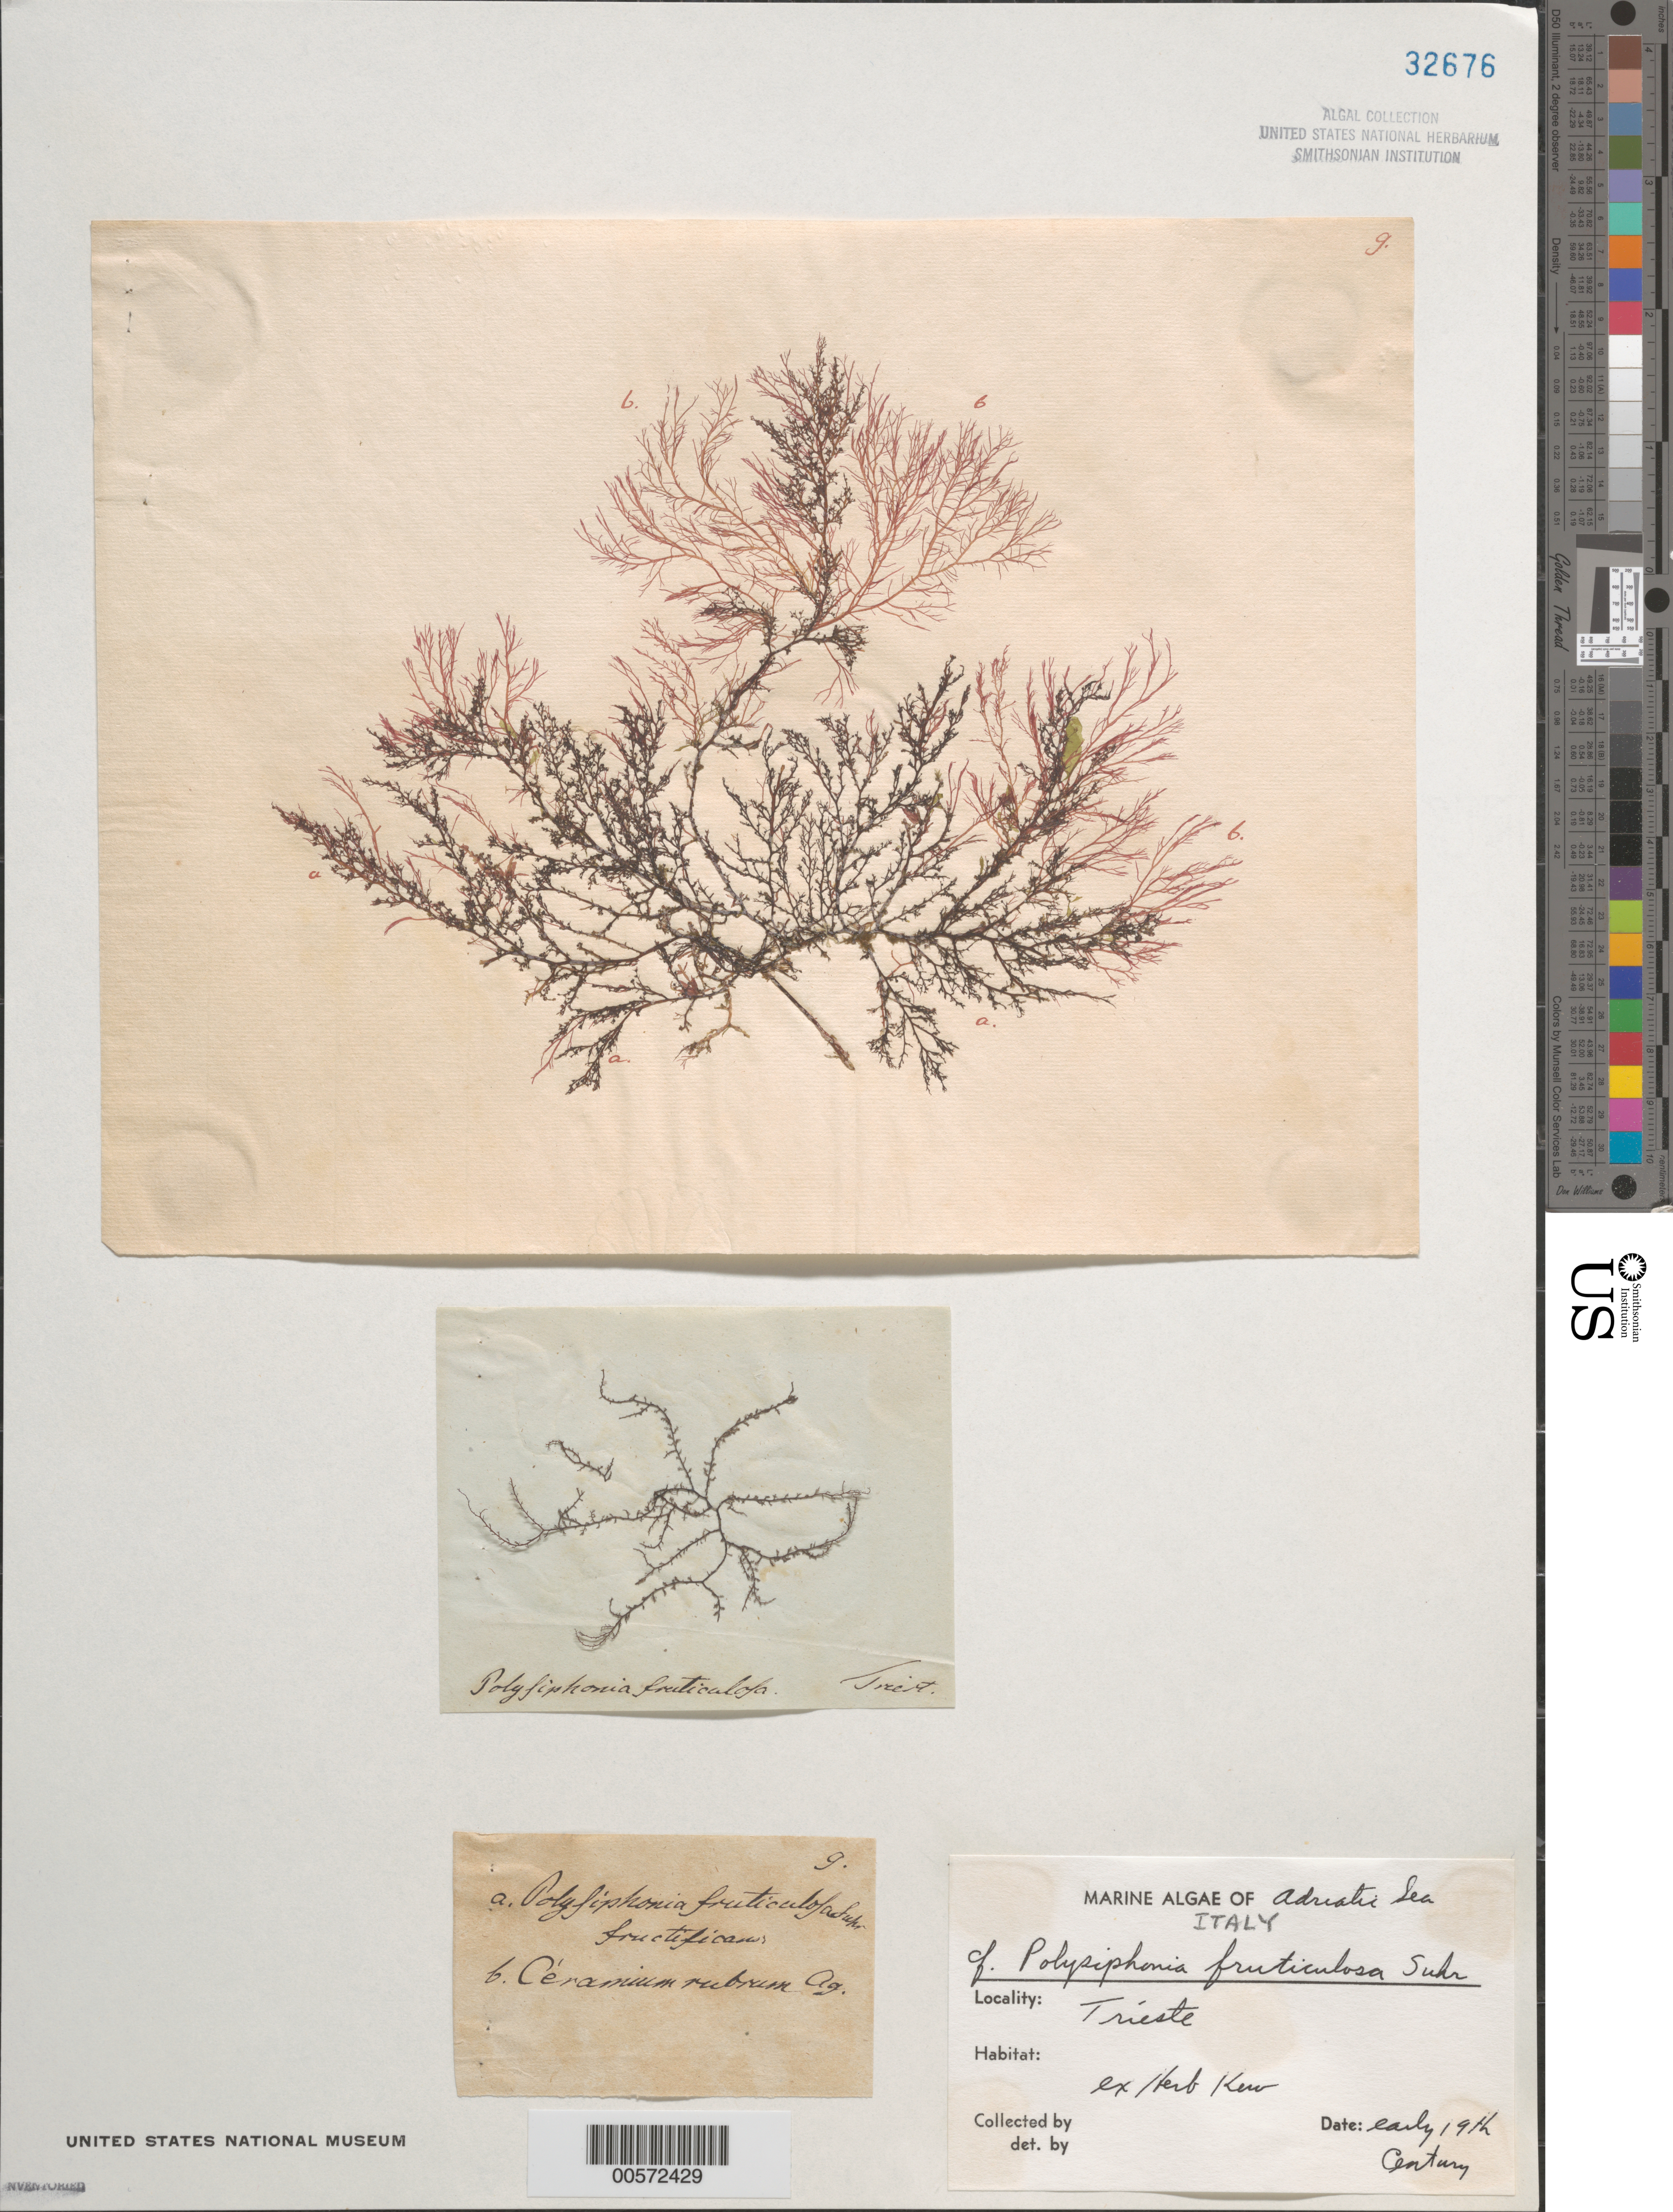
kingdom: Plantae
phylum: Rhodophyta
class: Florideophyceae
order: Ceramiales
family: Rhodomelaceae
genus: Polysiphonia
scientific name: Polysiphonia fruticulosa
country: Italy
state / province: Friuli-Venezia Giulia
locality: Trieste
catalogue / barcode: US 32676